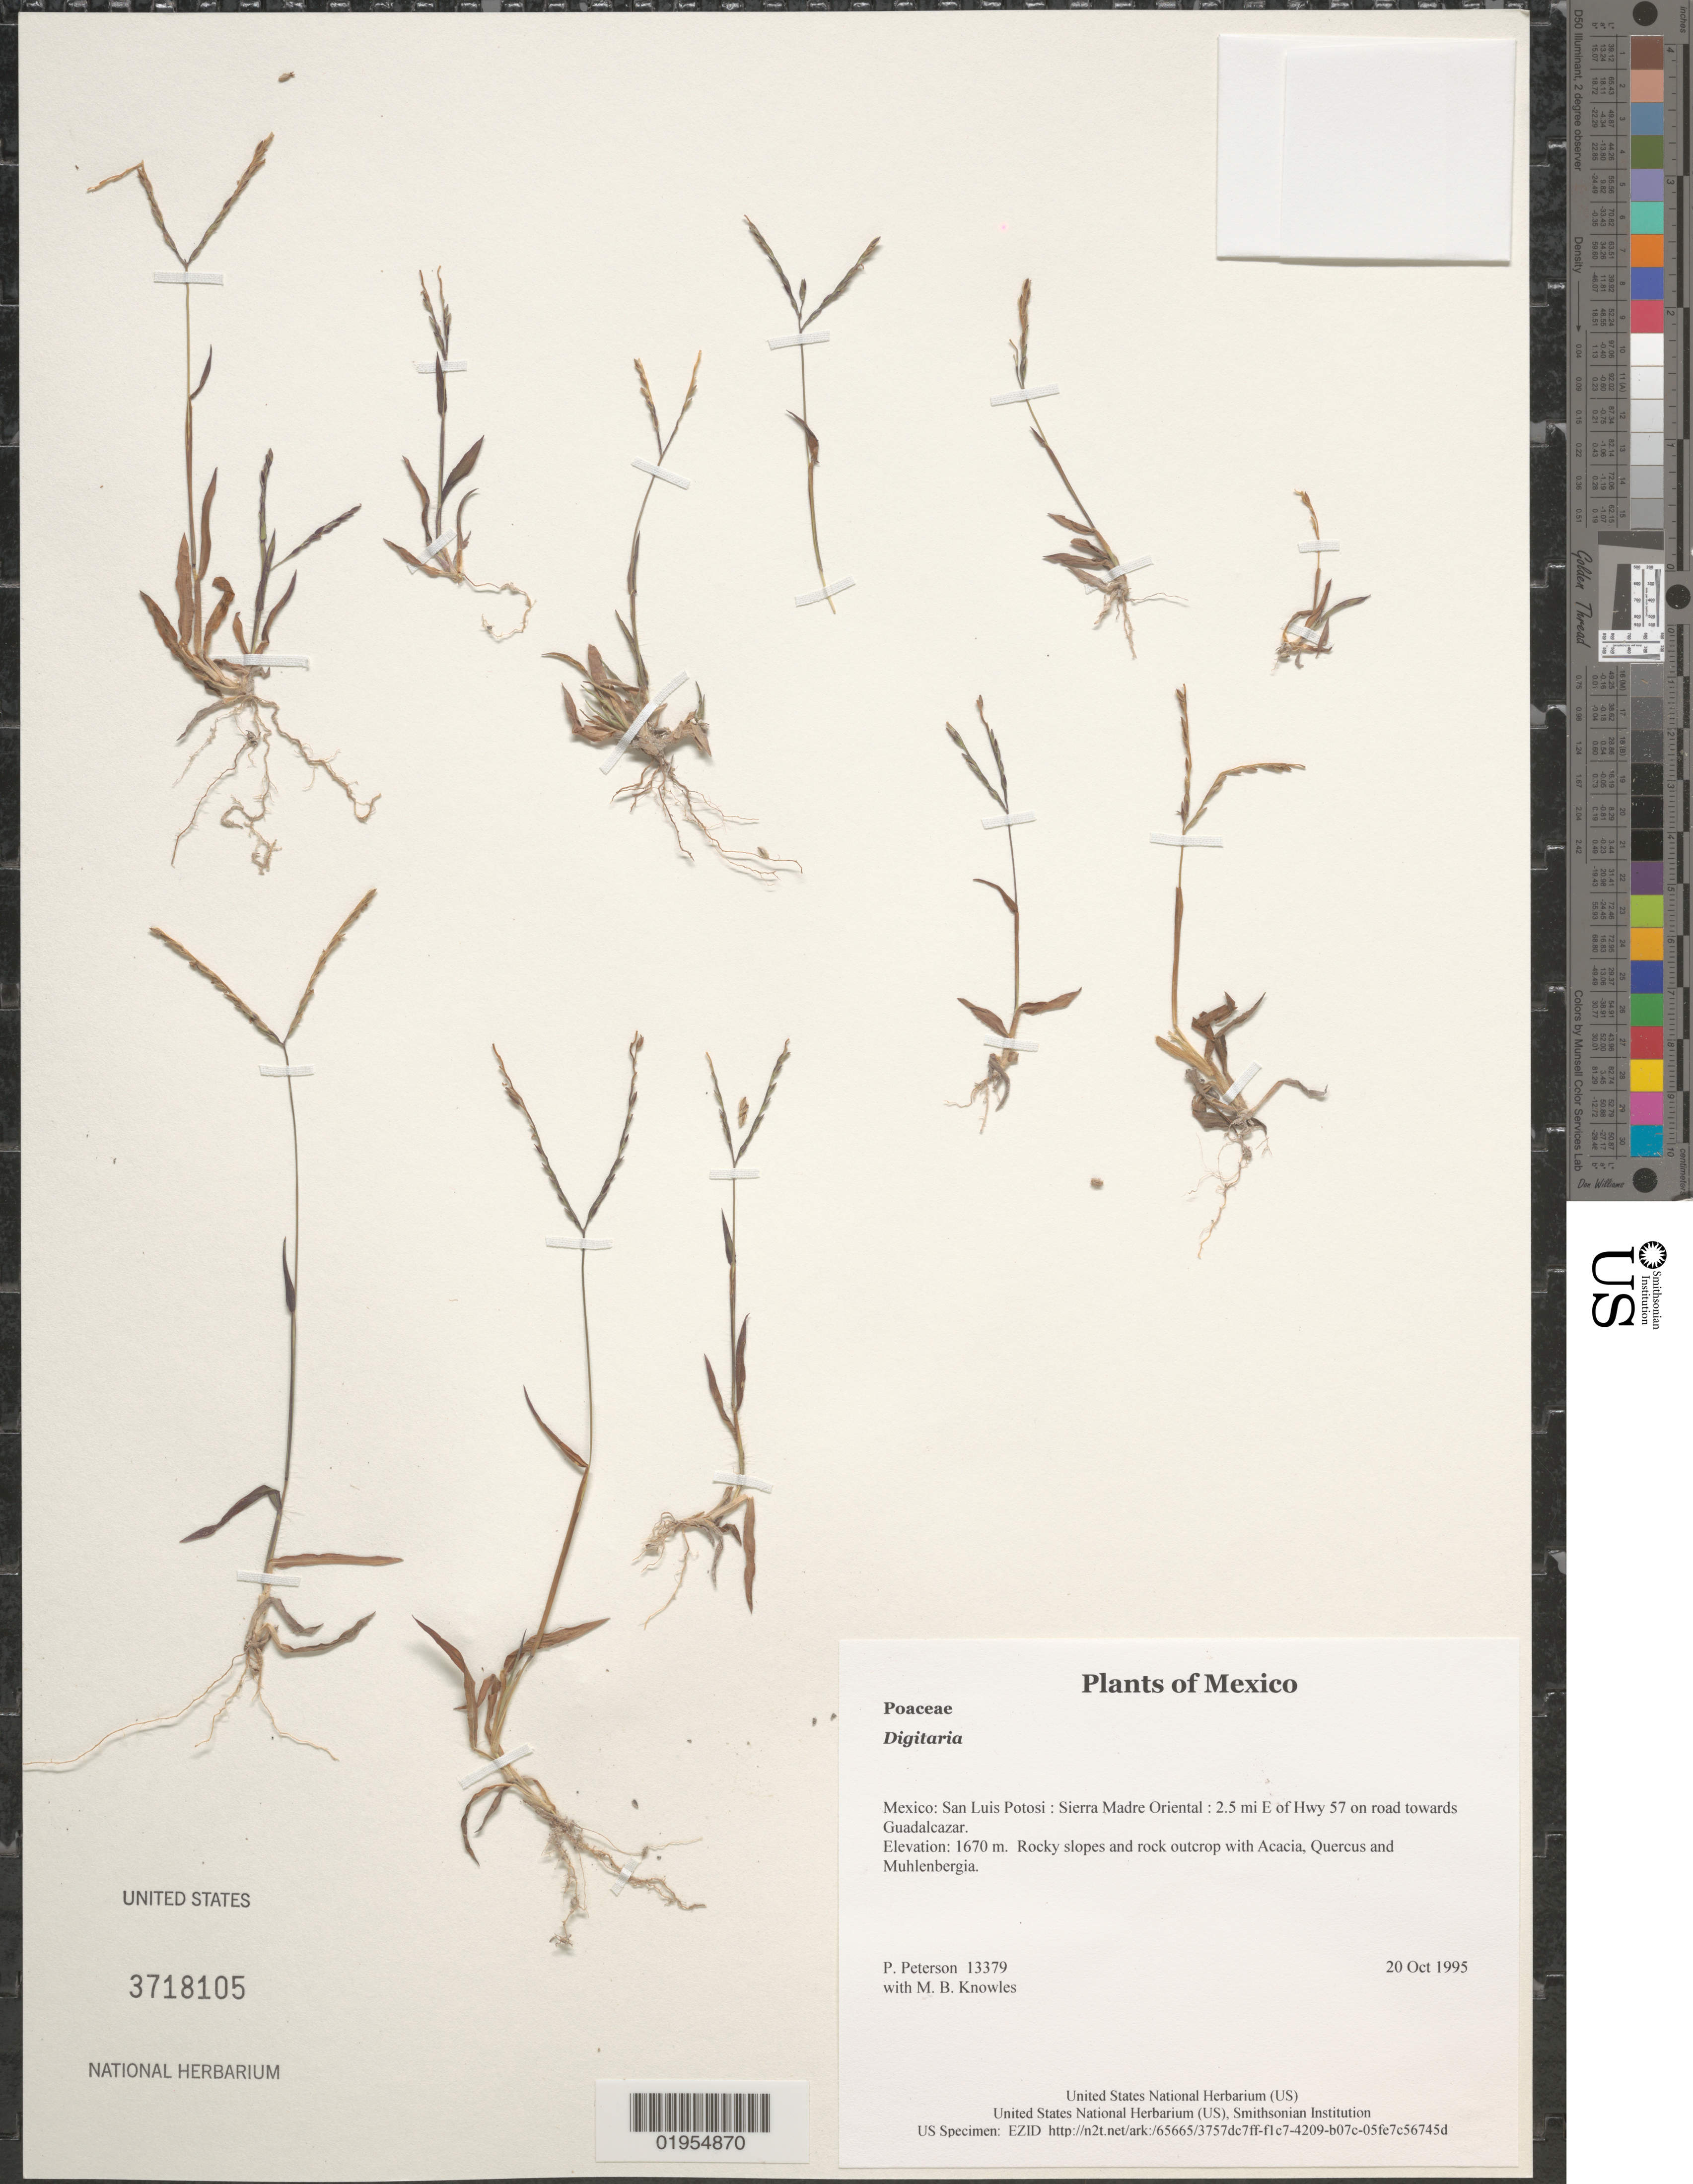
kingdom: Plantae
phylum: Tracheophyta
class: Liliopsida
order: Poales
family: Poaceae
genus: Digitaria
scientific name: Digitaria sp.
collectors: P. M. Peterson & M. B. Knowles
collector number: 13379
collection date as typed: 20 Oct 1995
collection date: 1995-10-20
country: Mexico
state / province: San Luis Potosi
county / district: Sierra Madre Oriental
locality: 2.5 mi E of Hwy 57 on road towards Guadalcazar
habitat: Rocky slopes and rock outcrop with Acacia, Quercus and Muhlenbergia.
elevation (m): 1670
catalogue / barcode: US 3718105